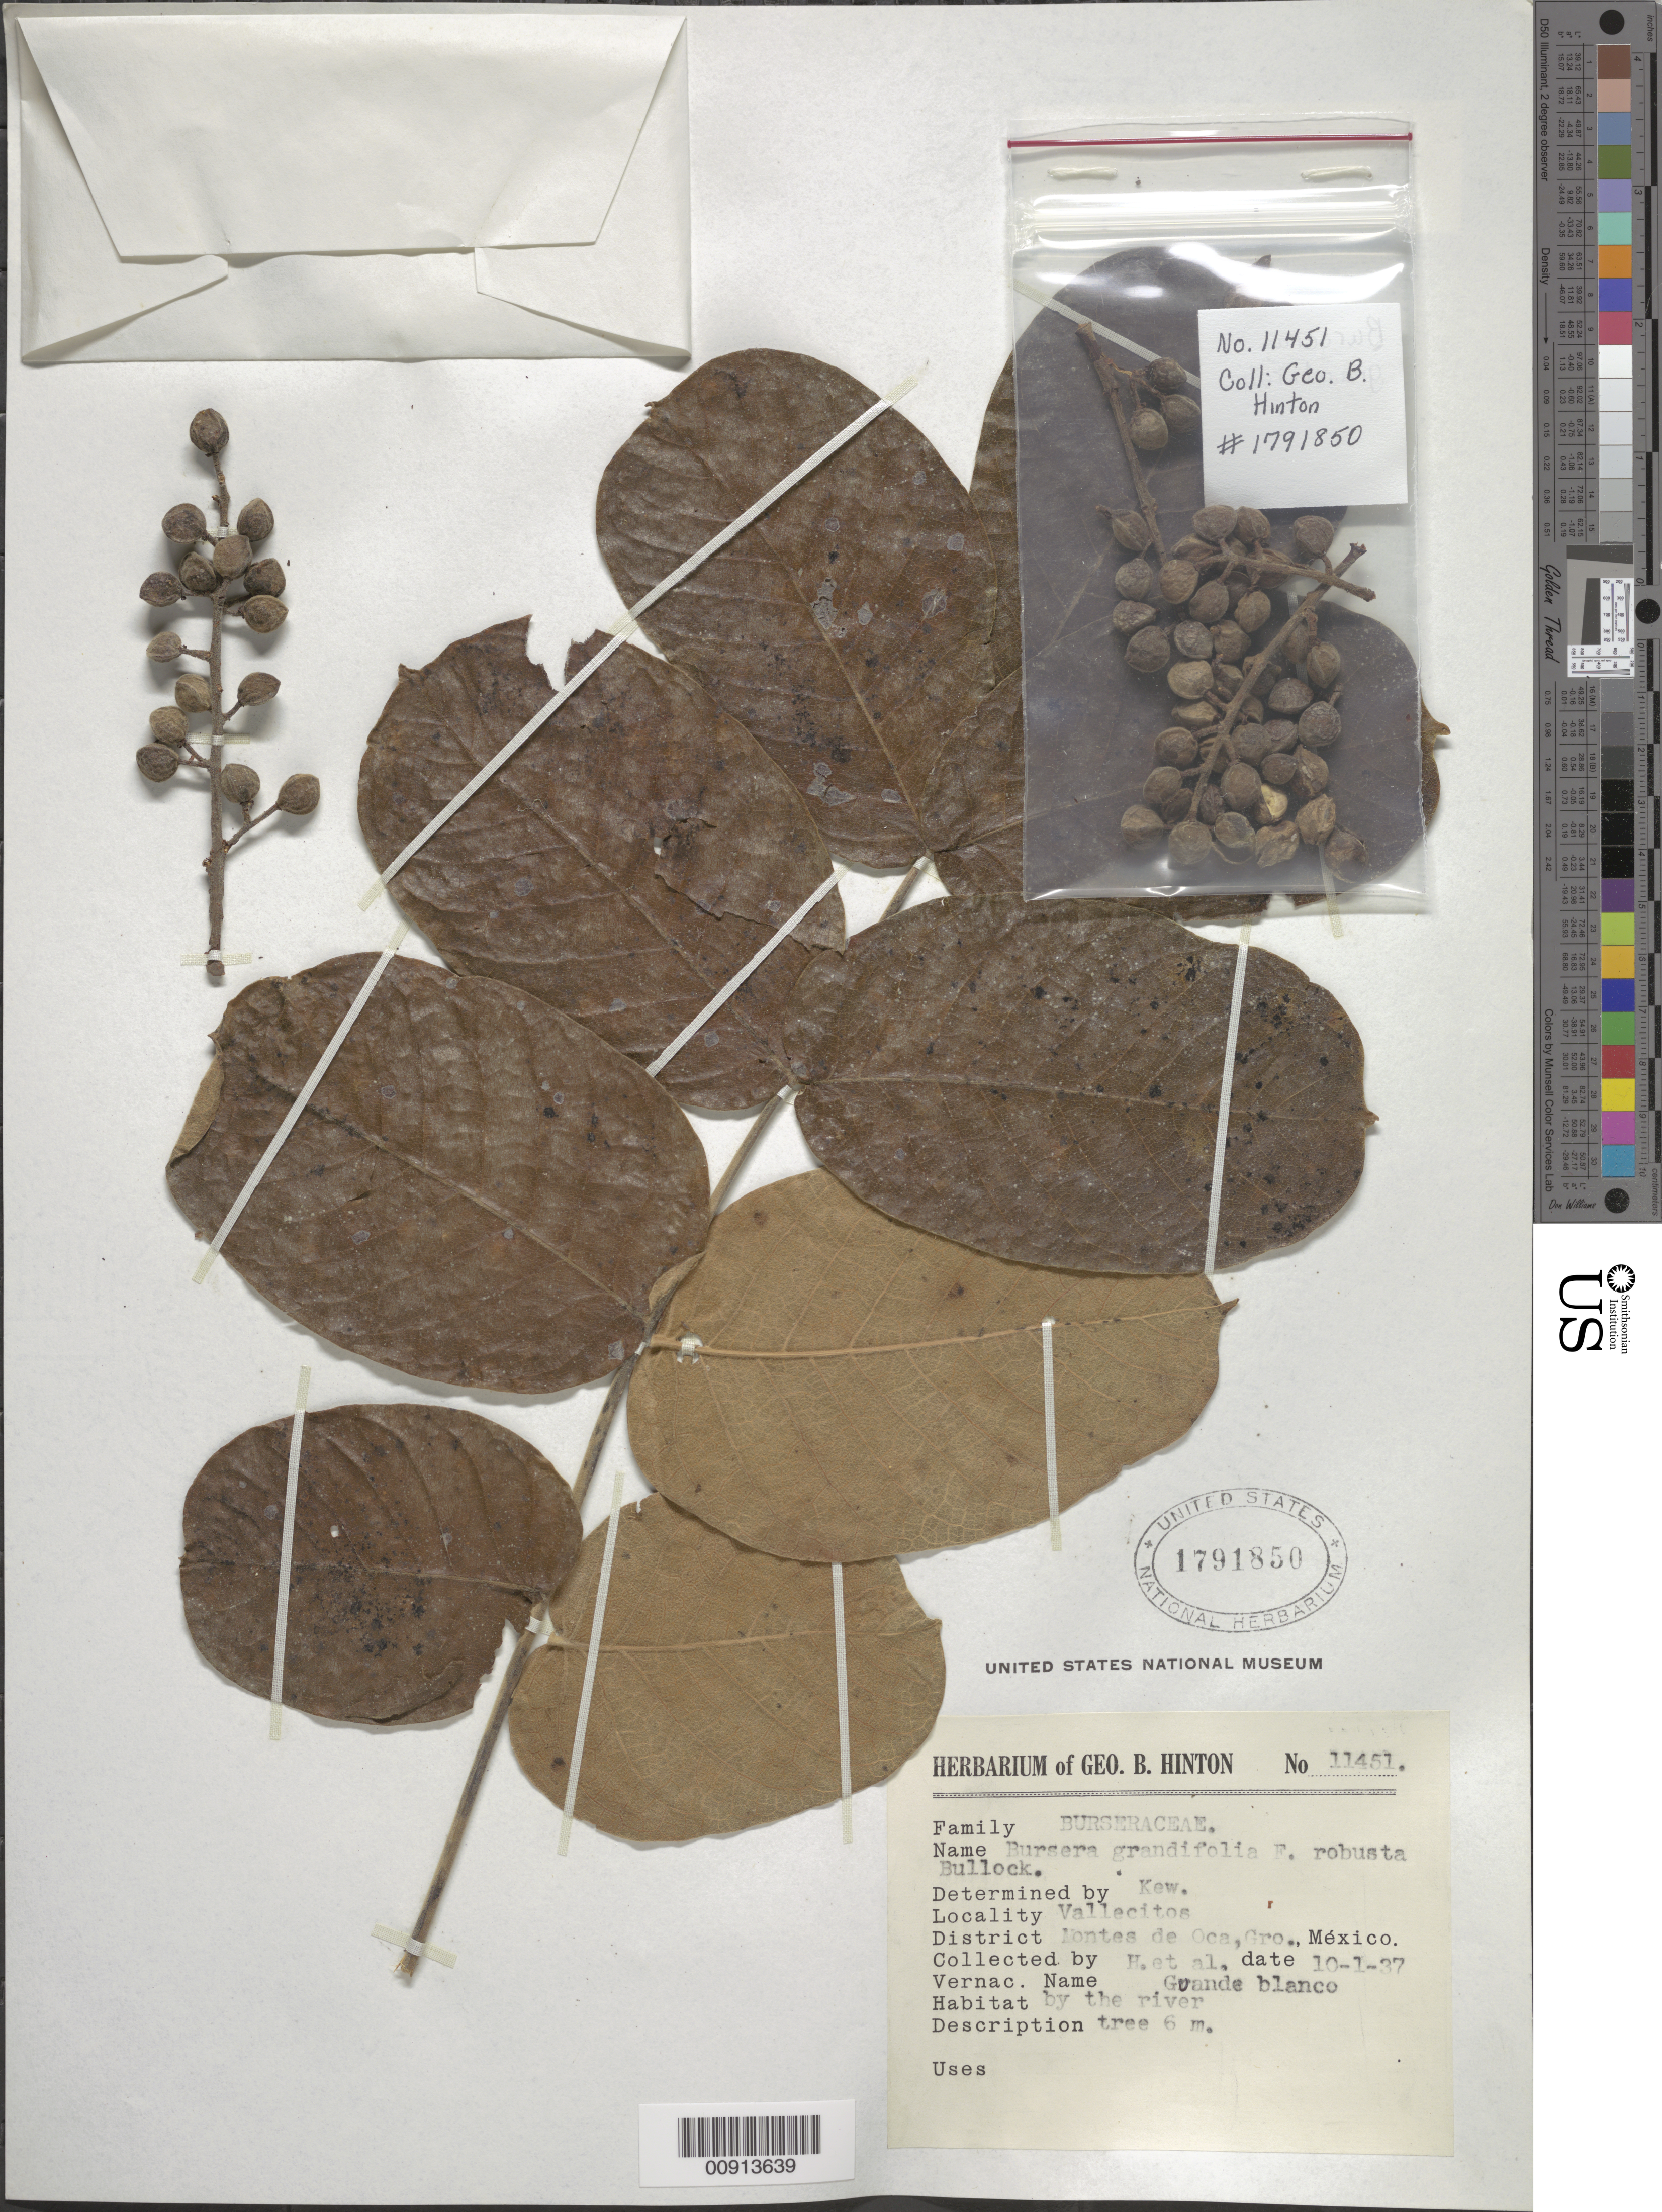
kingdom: Plantae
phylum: Tracheophyta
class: Magnoliopsida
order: Sapindales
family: Burseraceae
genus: Bursera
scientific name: Bursera grandifolia f. robusta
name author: Bullock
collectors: G. B. Hinton & et al.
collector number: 11451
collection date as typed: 01 Oct 1937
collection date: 1937-10-01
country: Mexico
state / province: Guerrero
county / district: Montes de Oca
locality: Vallecitos, District Montes de Oca, Guerrero.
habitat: By the river.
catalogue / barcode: US 1791850